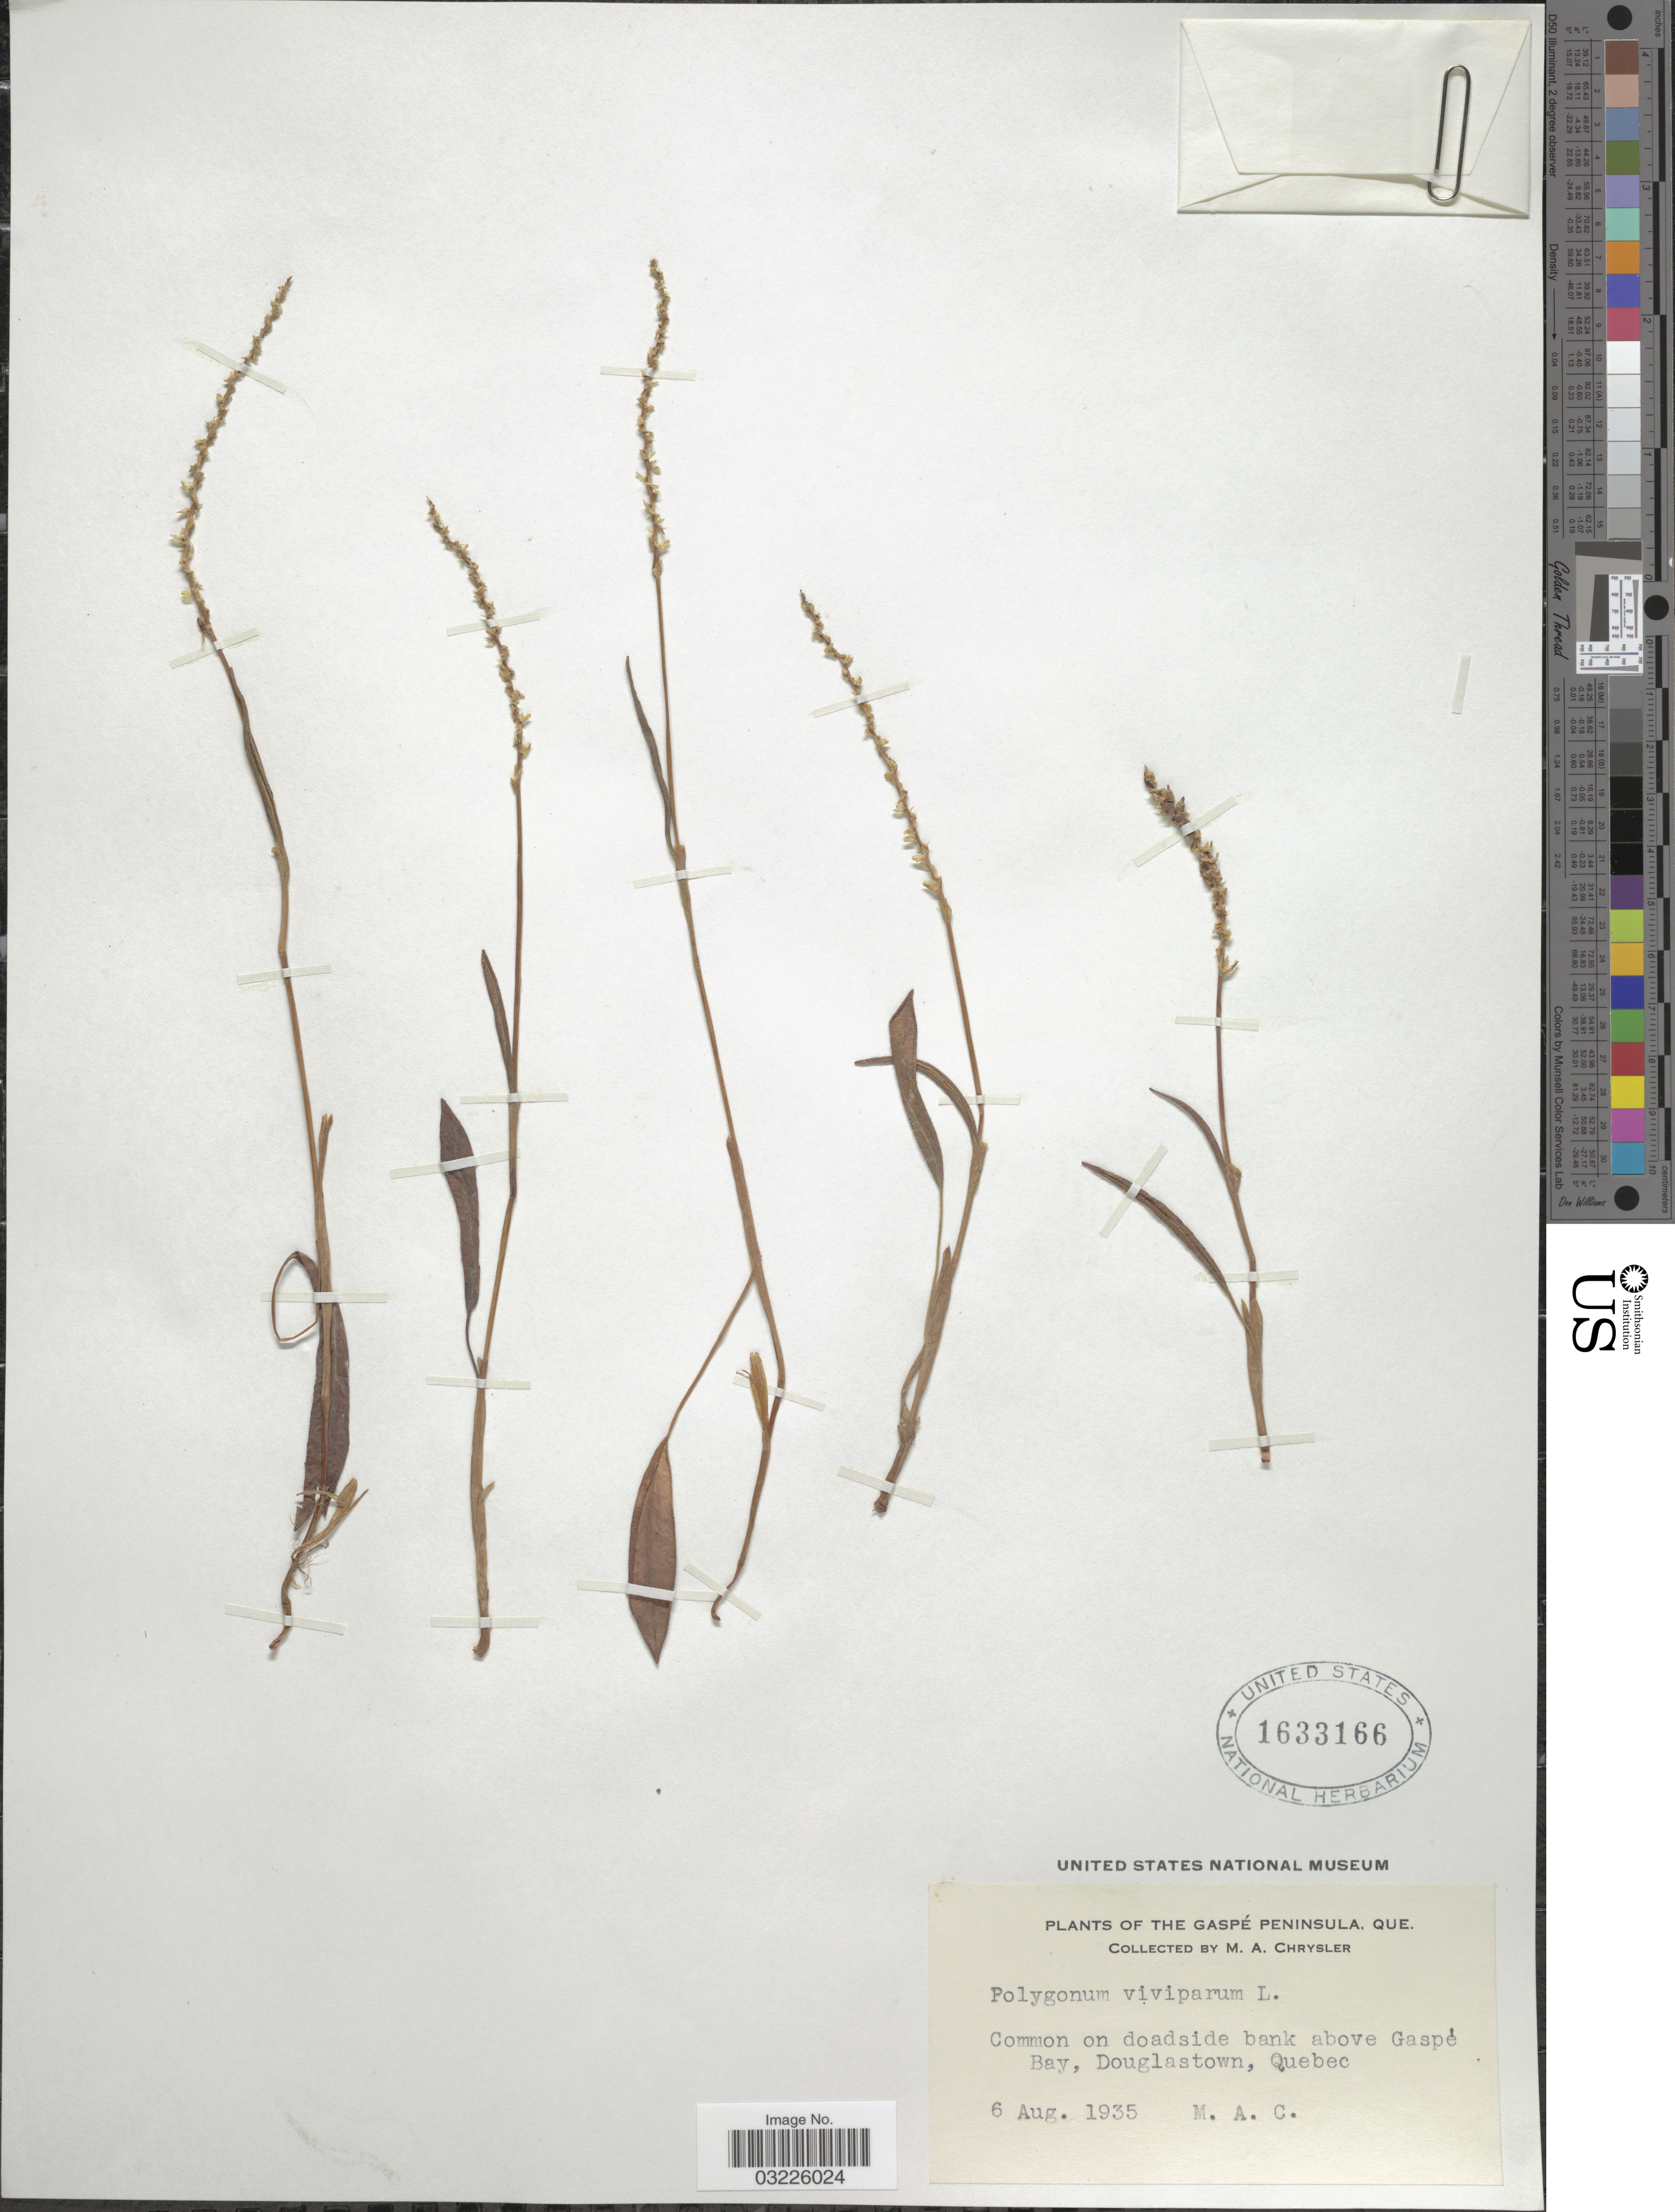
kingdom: Plantae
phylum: Tracheophyta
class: Magnoliopsida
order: Caryophyllales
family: Polygonaceae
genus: Bistorta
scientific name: Bistorta vivipara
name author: (L.) Delarbre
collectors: M. Chrysler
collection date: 1935-08-06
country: Canada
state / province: Quebec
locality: Gaspé Peninsula. Above Gaspè Bay, Douglastown.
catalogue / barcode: US 1633166